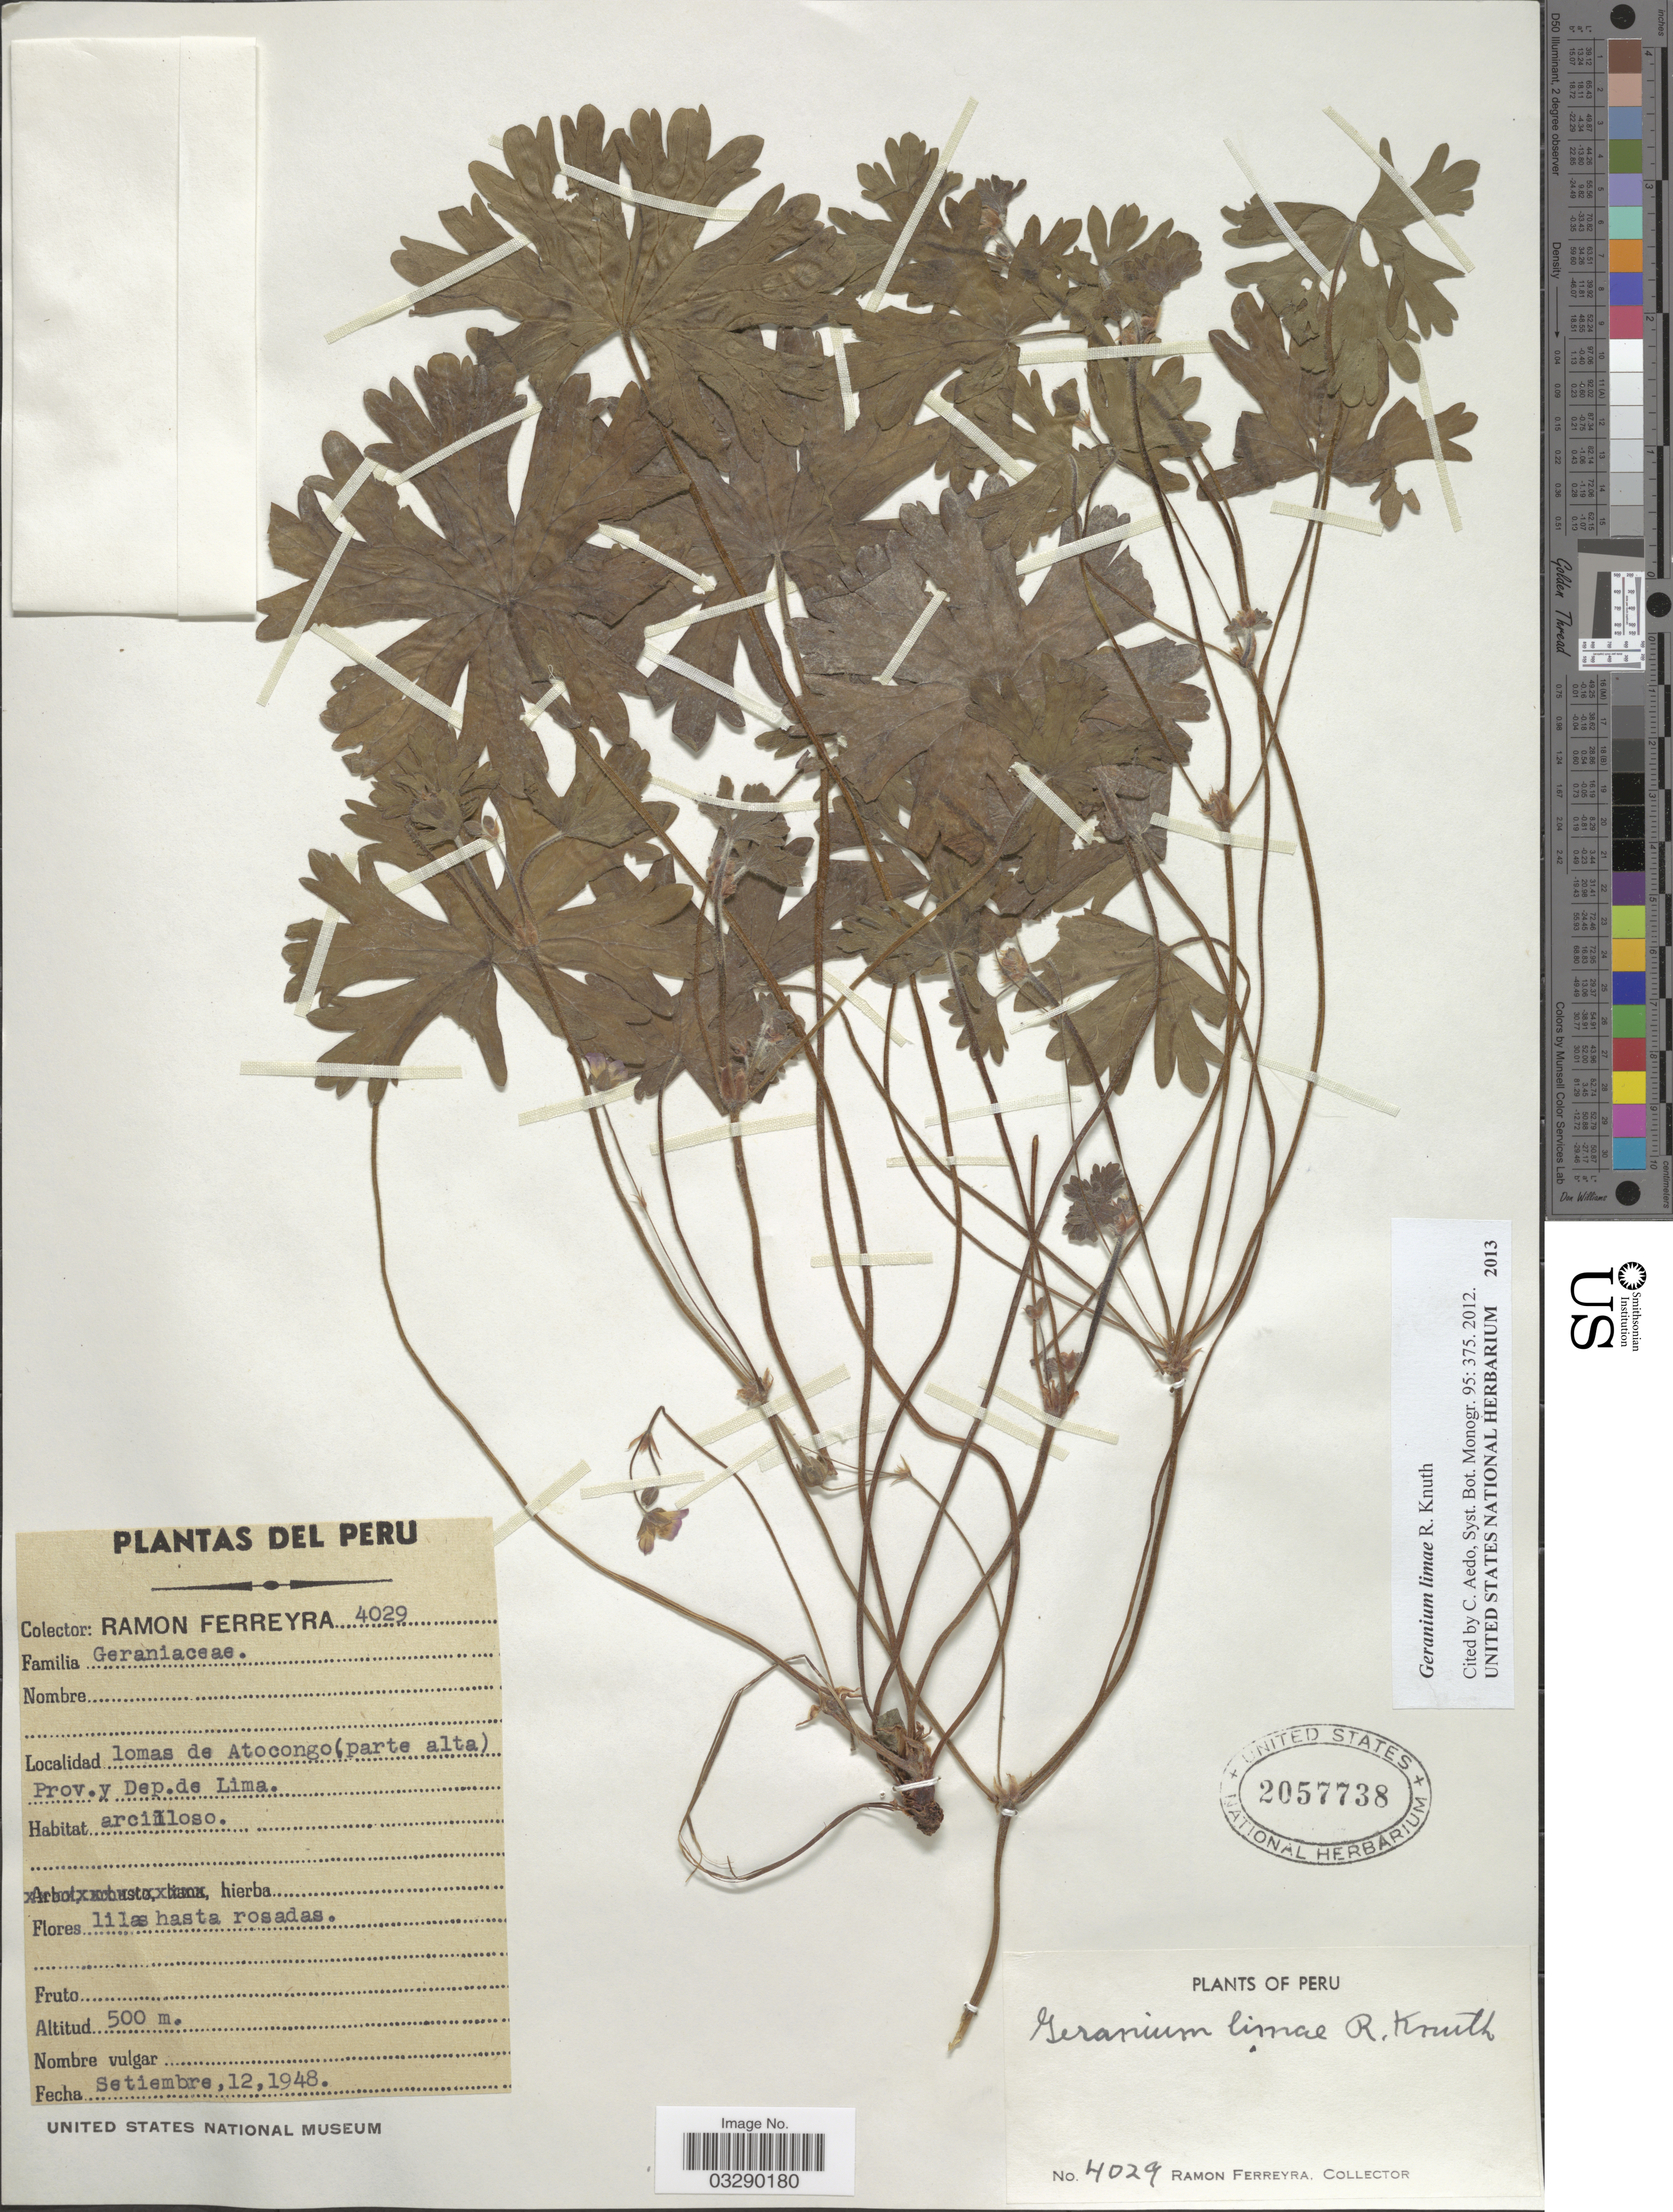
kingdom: Plantae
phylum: Tracheophyta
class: Magnoliopsida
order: Geraniales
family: Geraniaceae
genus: Geranium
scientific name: Geranium limae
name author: R. Knuth in Engl.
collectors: R. A. Ferreyra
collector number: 4029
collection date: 1948-09-12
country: Peru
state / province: Lima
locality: Lomas Atocongo (parte alta) Prov. y Dep. de Lima.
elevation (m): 500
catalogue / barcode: US 2057738